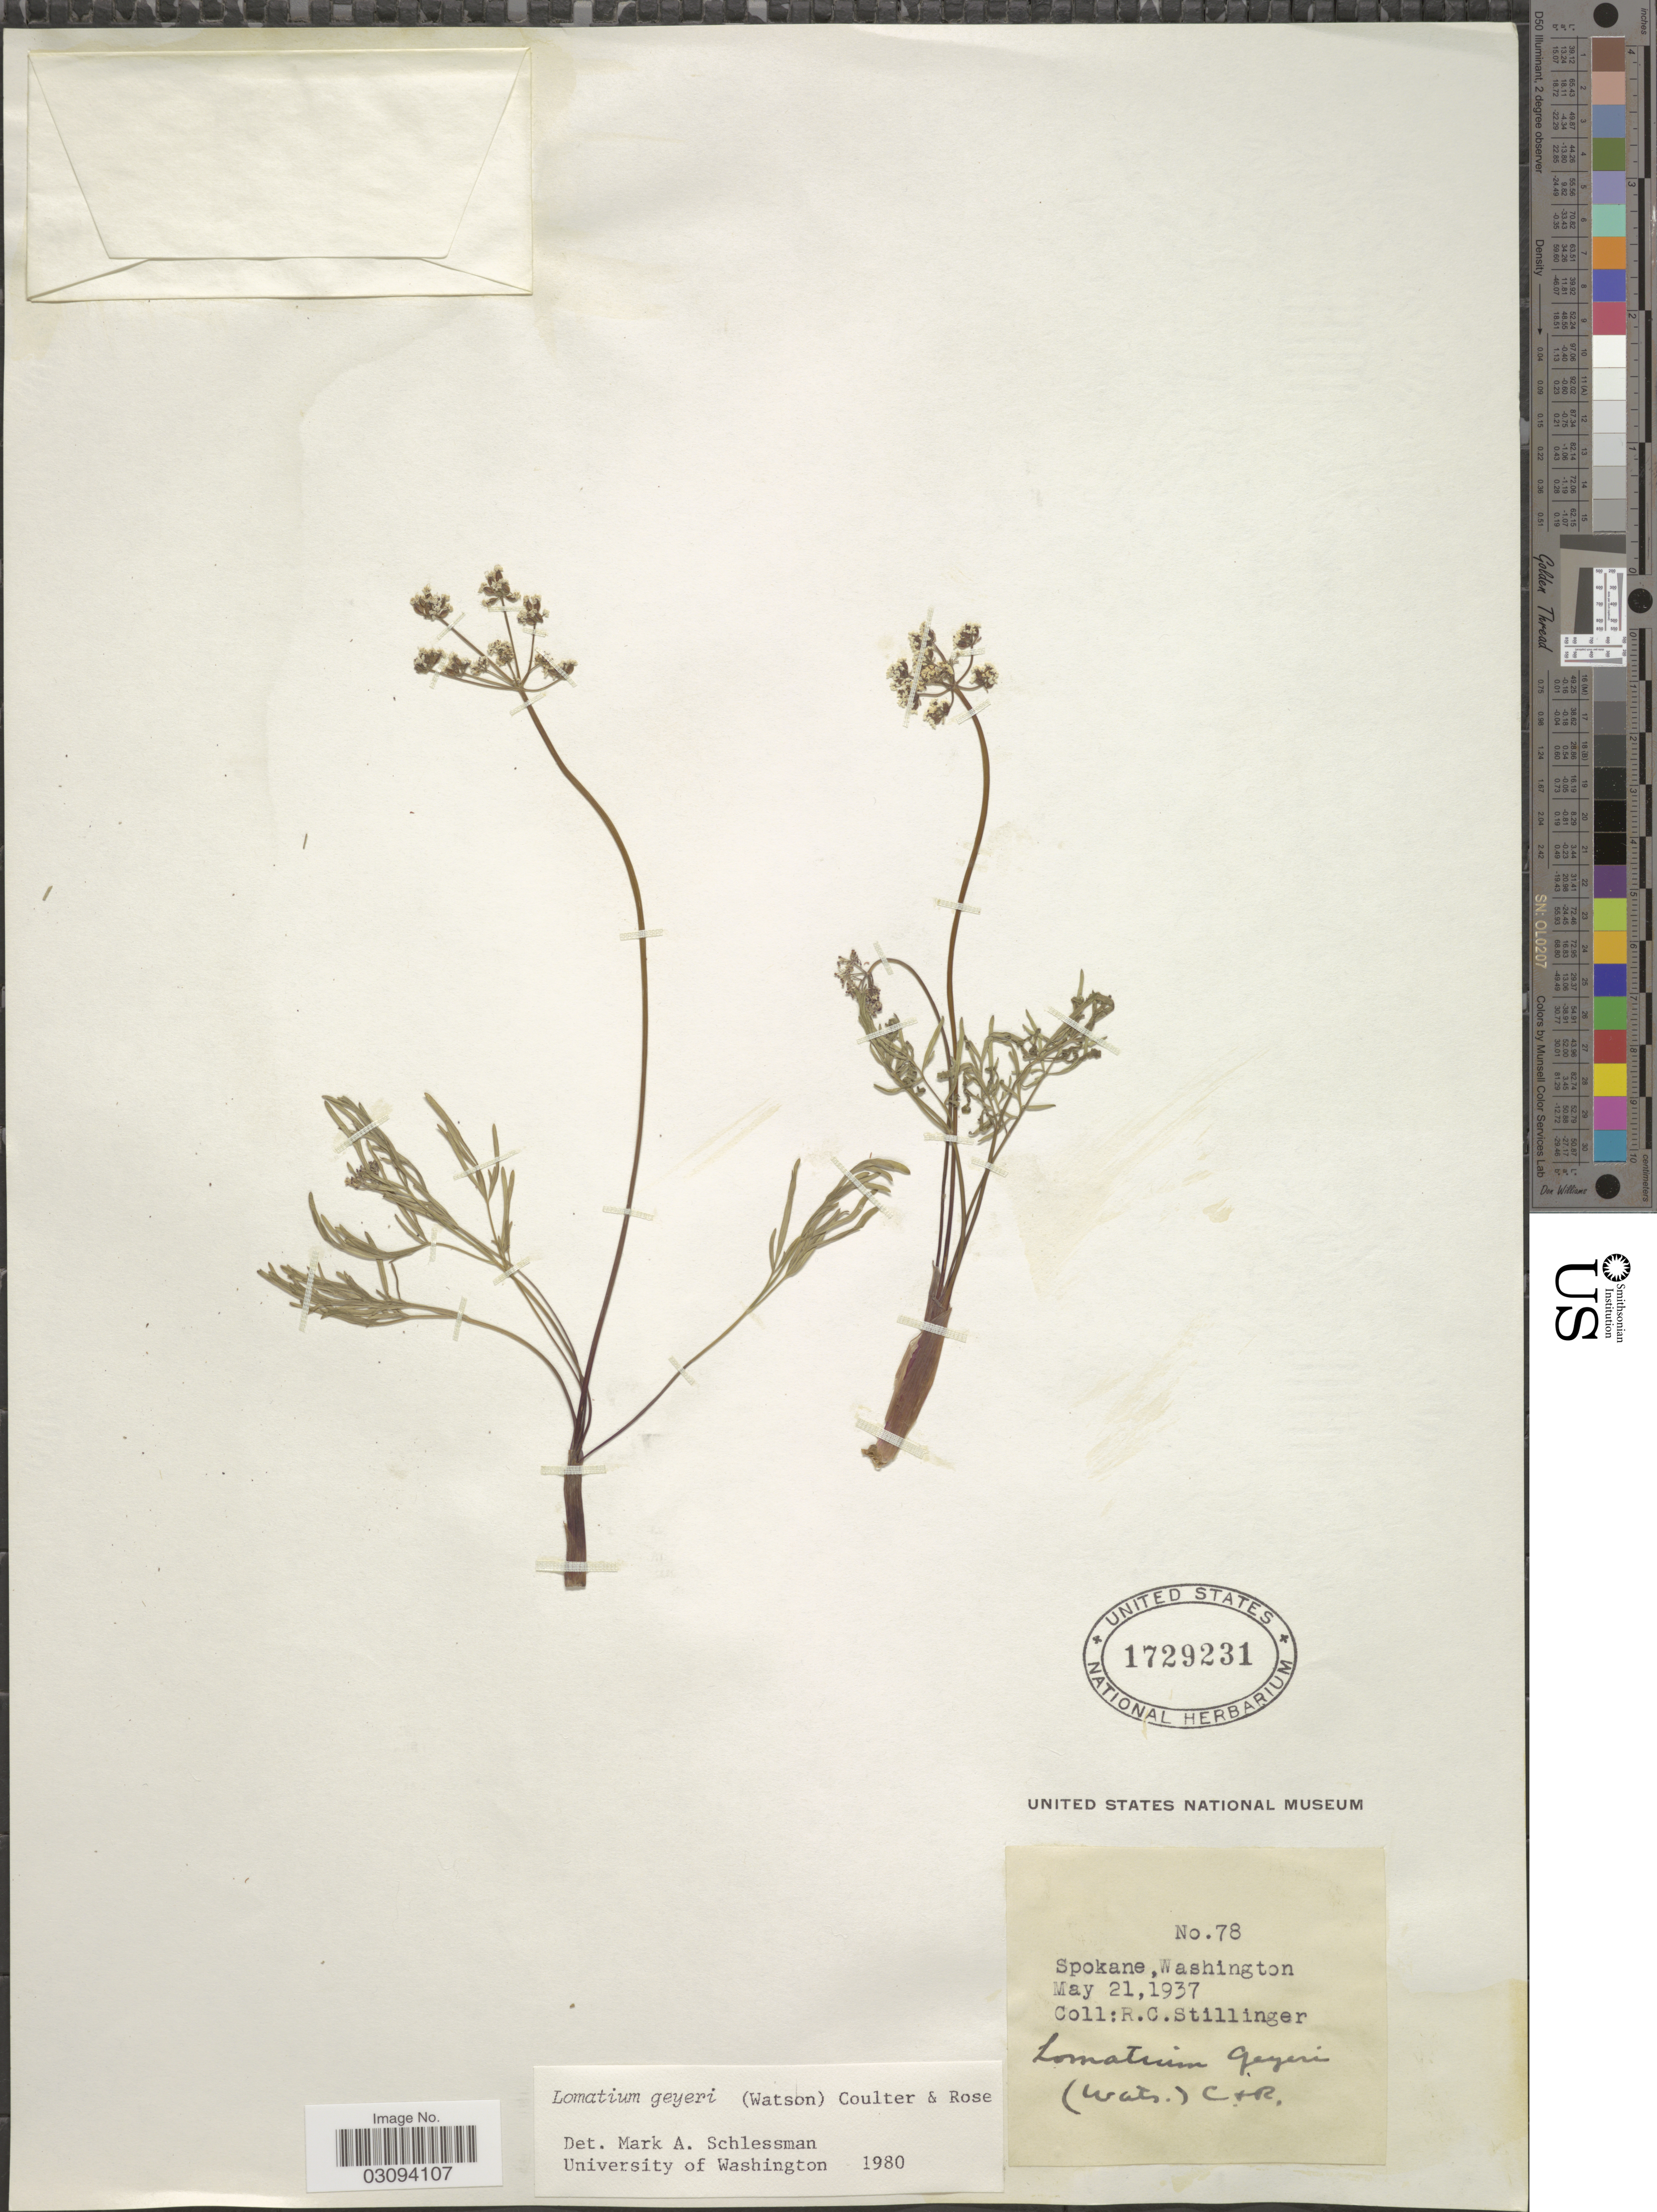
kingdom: Plantae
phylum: Tracheophyta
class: Magnoliopsida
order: Apiales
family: Apiaceae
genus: Lomatium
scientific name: Lomatium geyeri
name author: (S. Watson) J.M. Coult. & Rose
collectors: R. Stillinger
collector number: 78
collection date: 1937-05-21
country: United States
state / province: Washington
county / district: Spokane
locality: Spokane.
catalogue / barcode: US 1729231